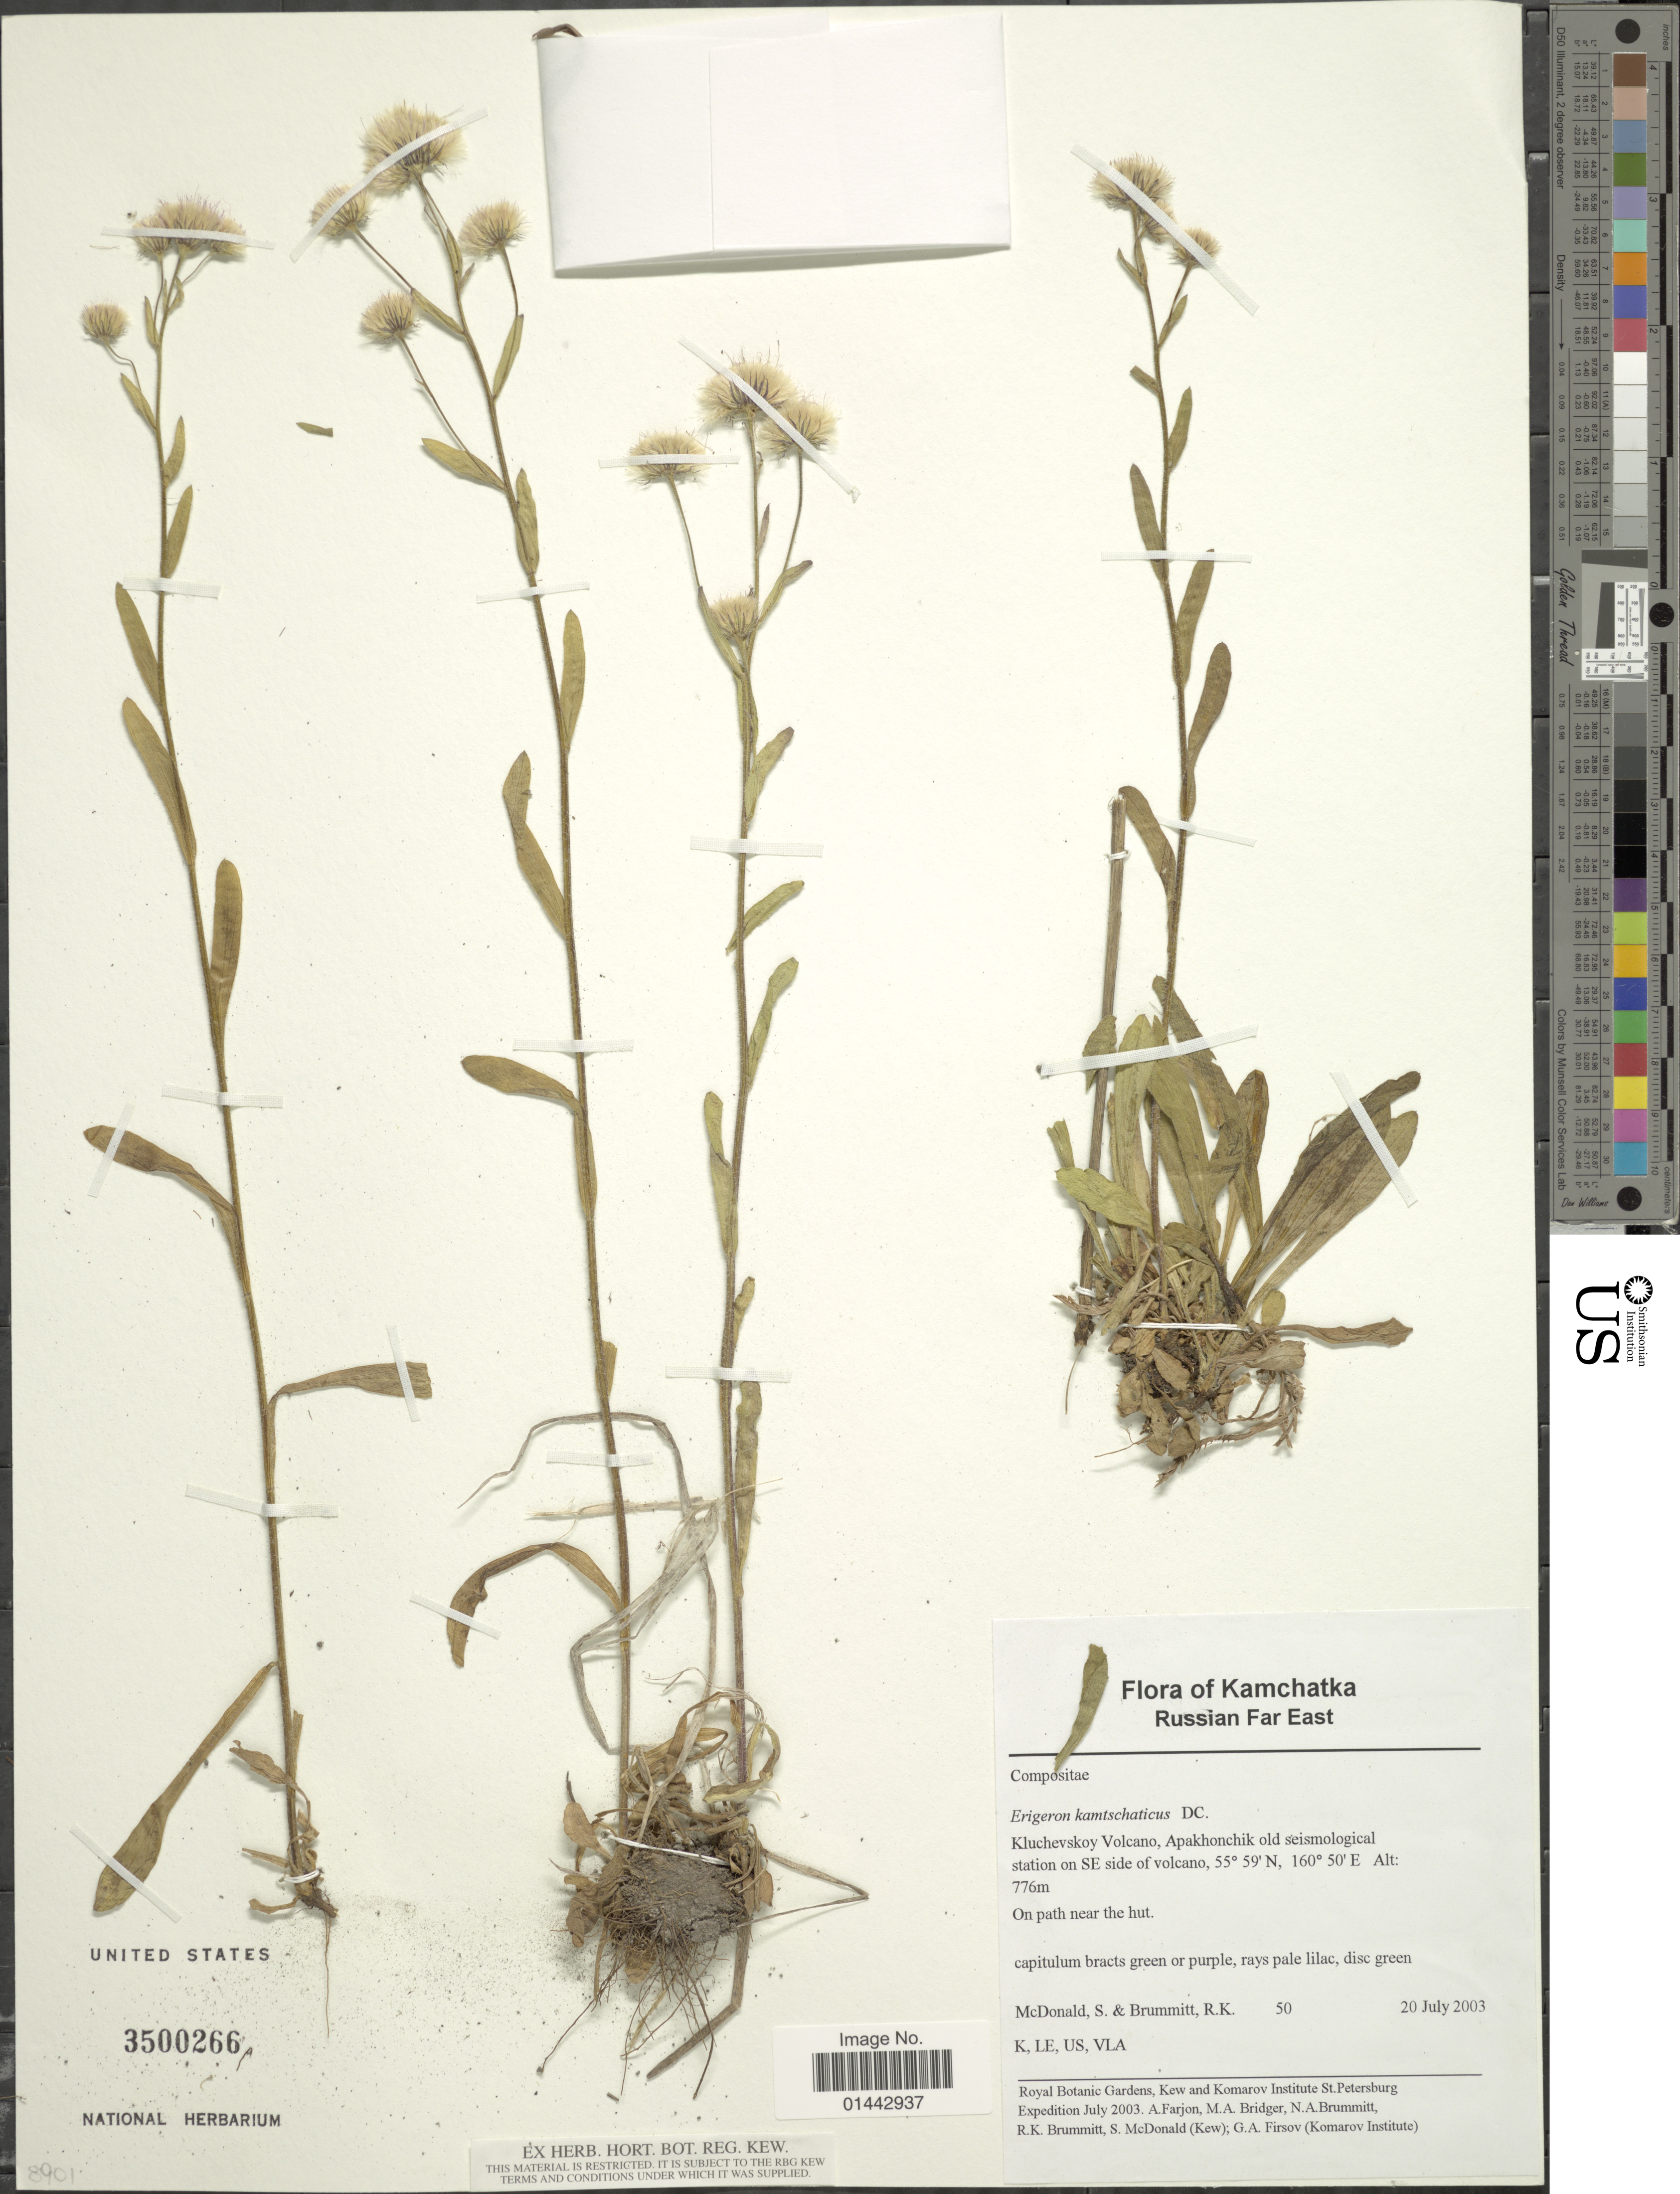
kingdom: Plantae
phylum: Tracheophyta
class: Magnoliopsida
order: Asterales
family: Asteraceae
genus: Erigeron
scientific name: Erigeron acris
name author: L.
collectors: S. McDonald & R. K. Brummitt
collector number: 50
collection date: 2003-07-20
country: Russian Federation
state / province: Kamchatka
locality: Kamchatka, Russian Far East, Kluchevskoy Volcano, Apakhonchik old seimological station on SE side of volcano, on path near the hut.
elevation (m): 776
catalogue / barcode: US 3500266